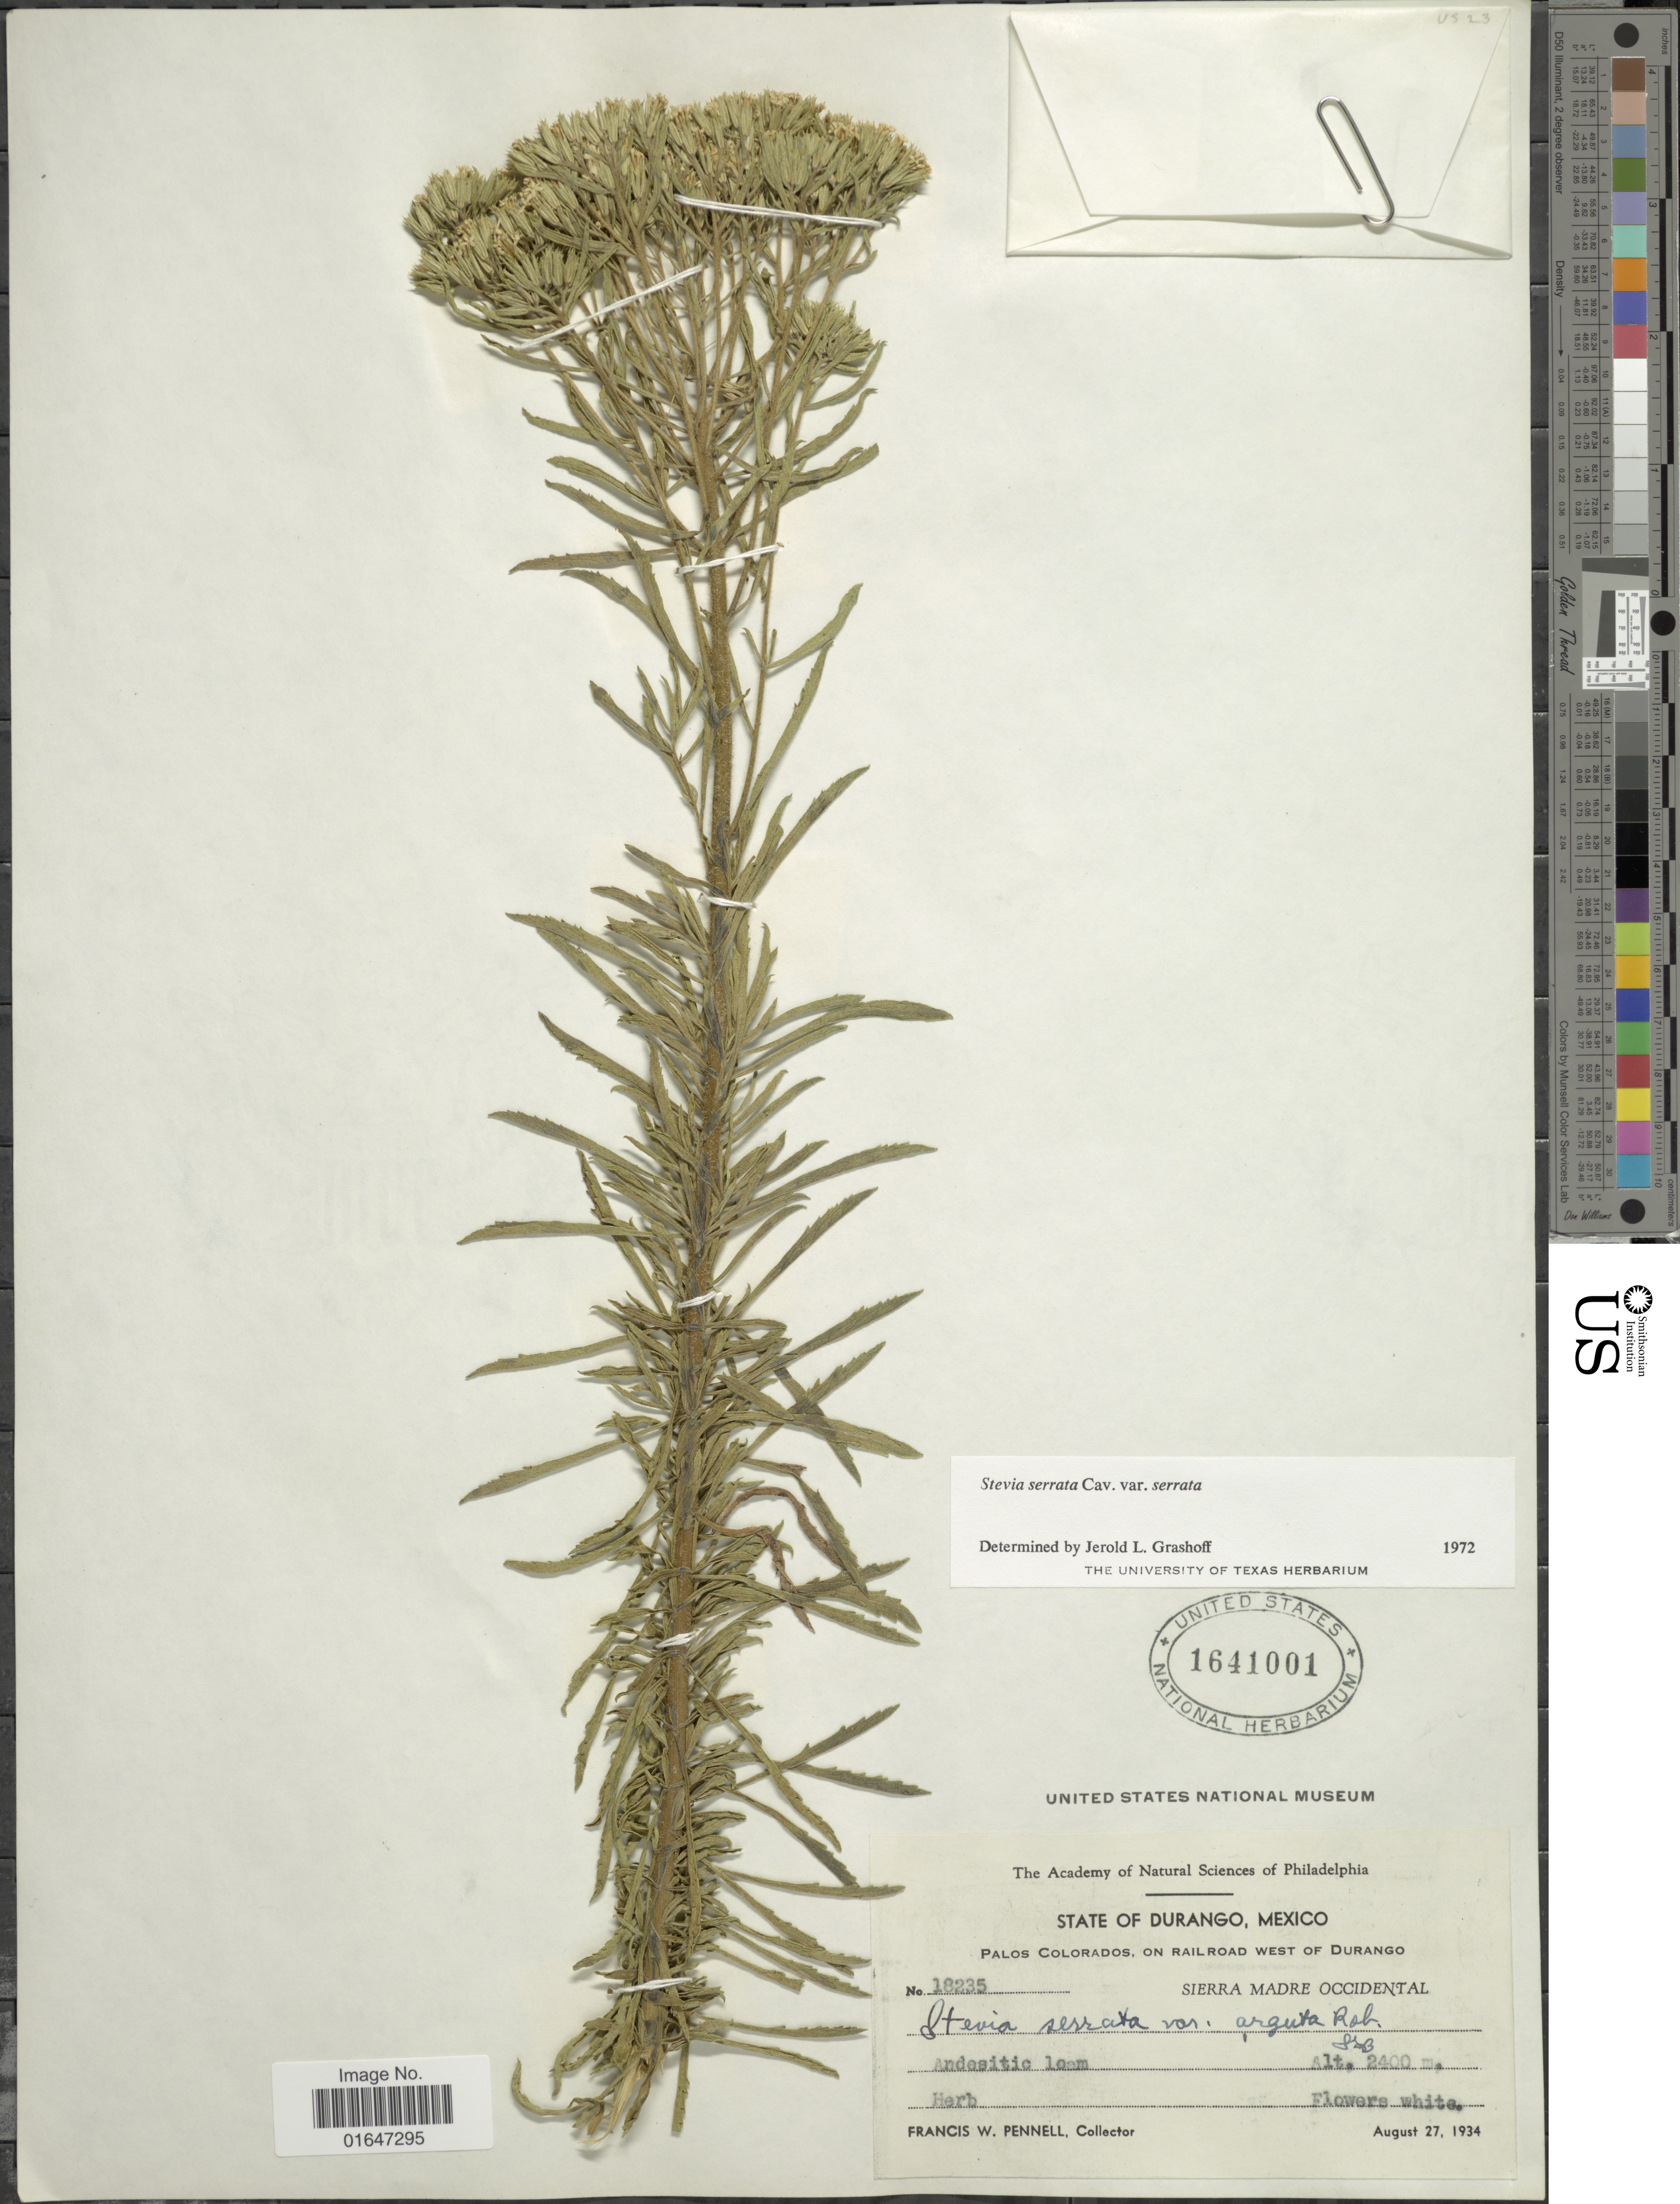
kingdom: Plantae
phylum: Tracheophyta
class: Magnoliopsida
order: Asterales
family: Asteraceae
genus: Stevia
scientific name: Stevia serrata var. serrata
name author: Cav.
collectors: F. W. Pennell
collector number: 18235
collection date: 1934-08-27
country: Mexico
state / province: Durango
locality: Palos Colorados, on railroad west of Durango, Sirra Madre Occidental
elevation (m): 2400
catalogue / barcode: US 1641001